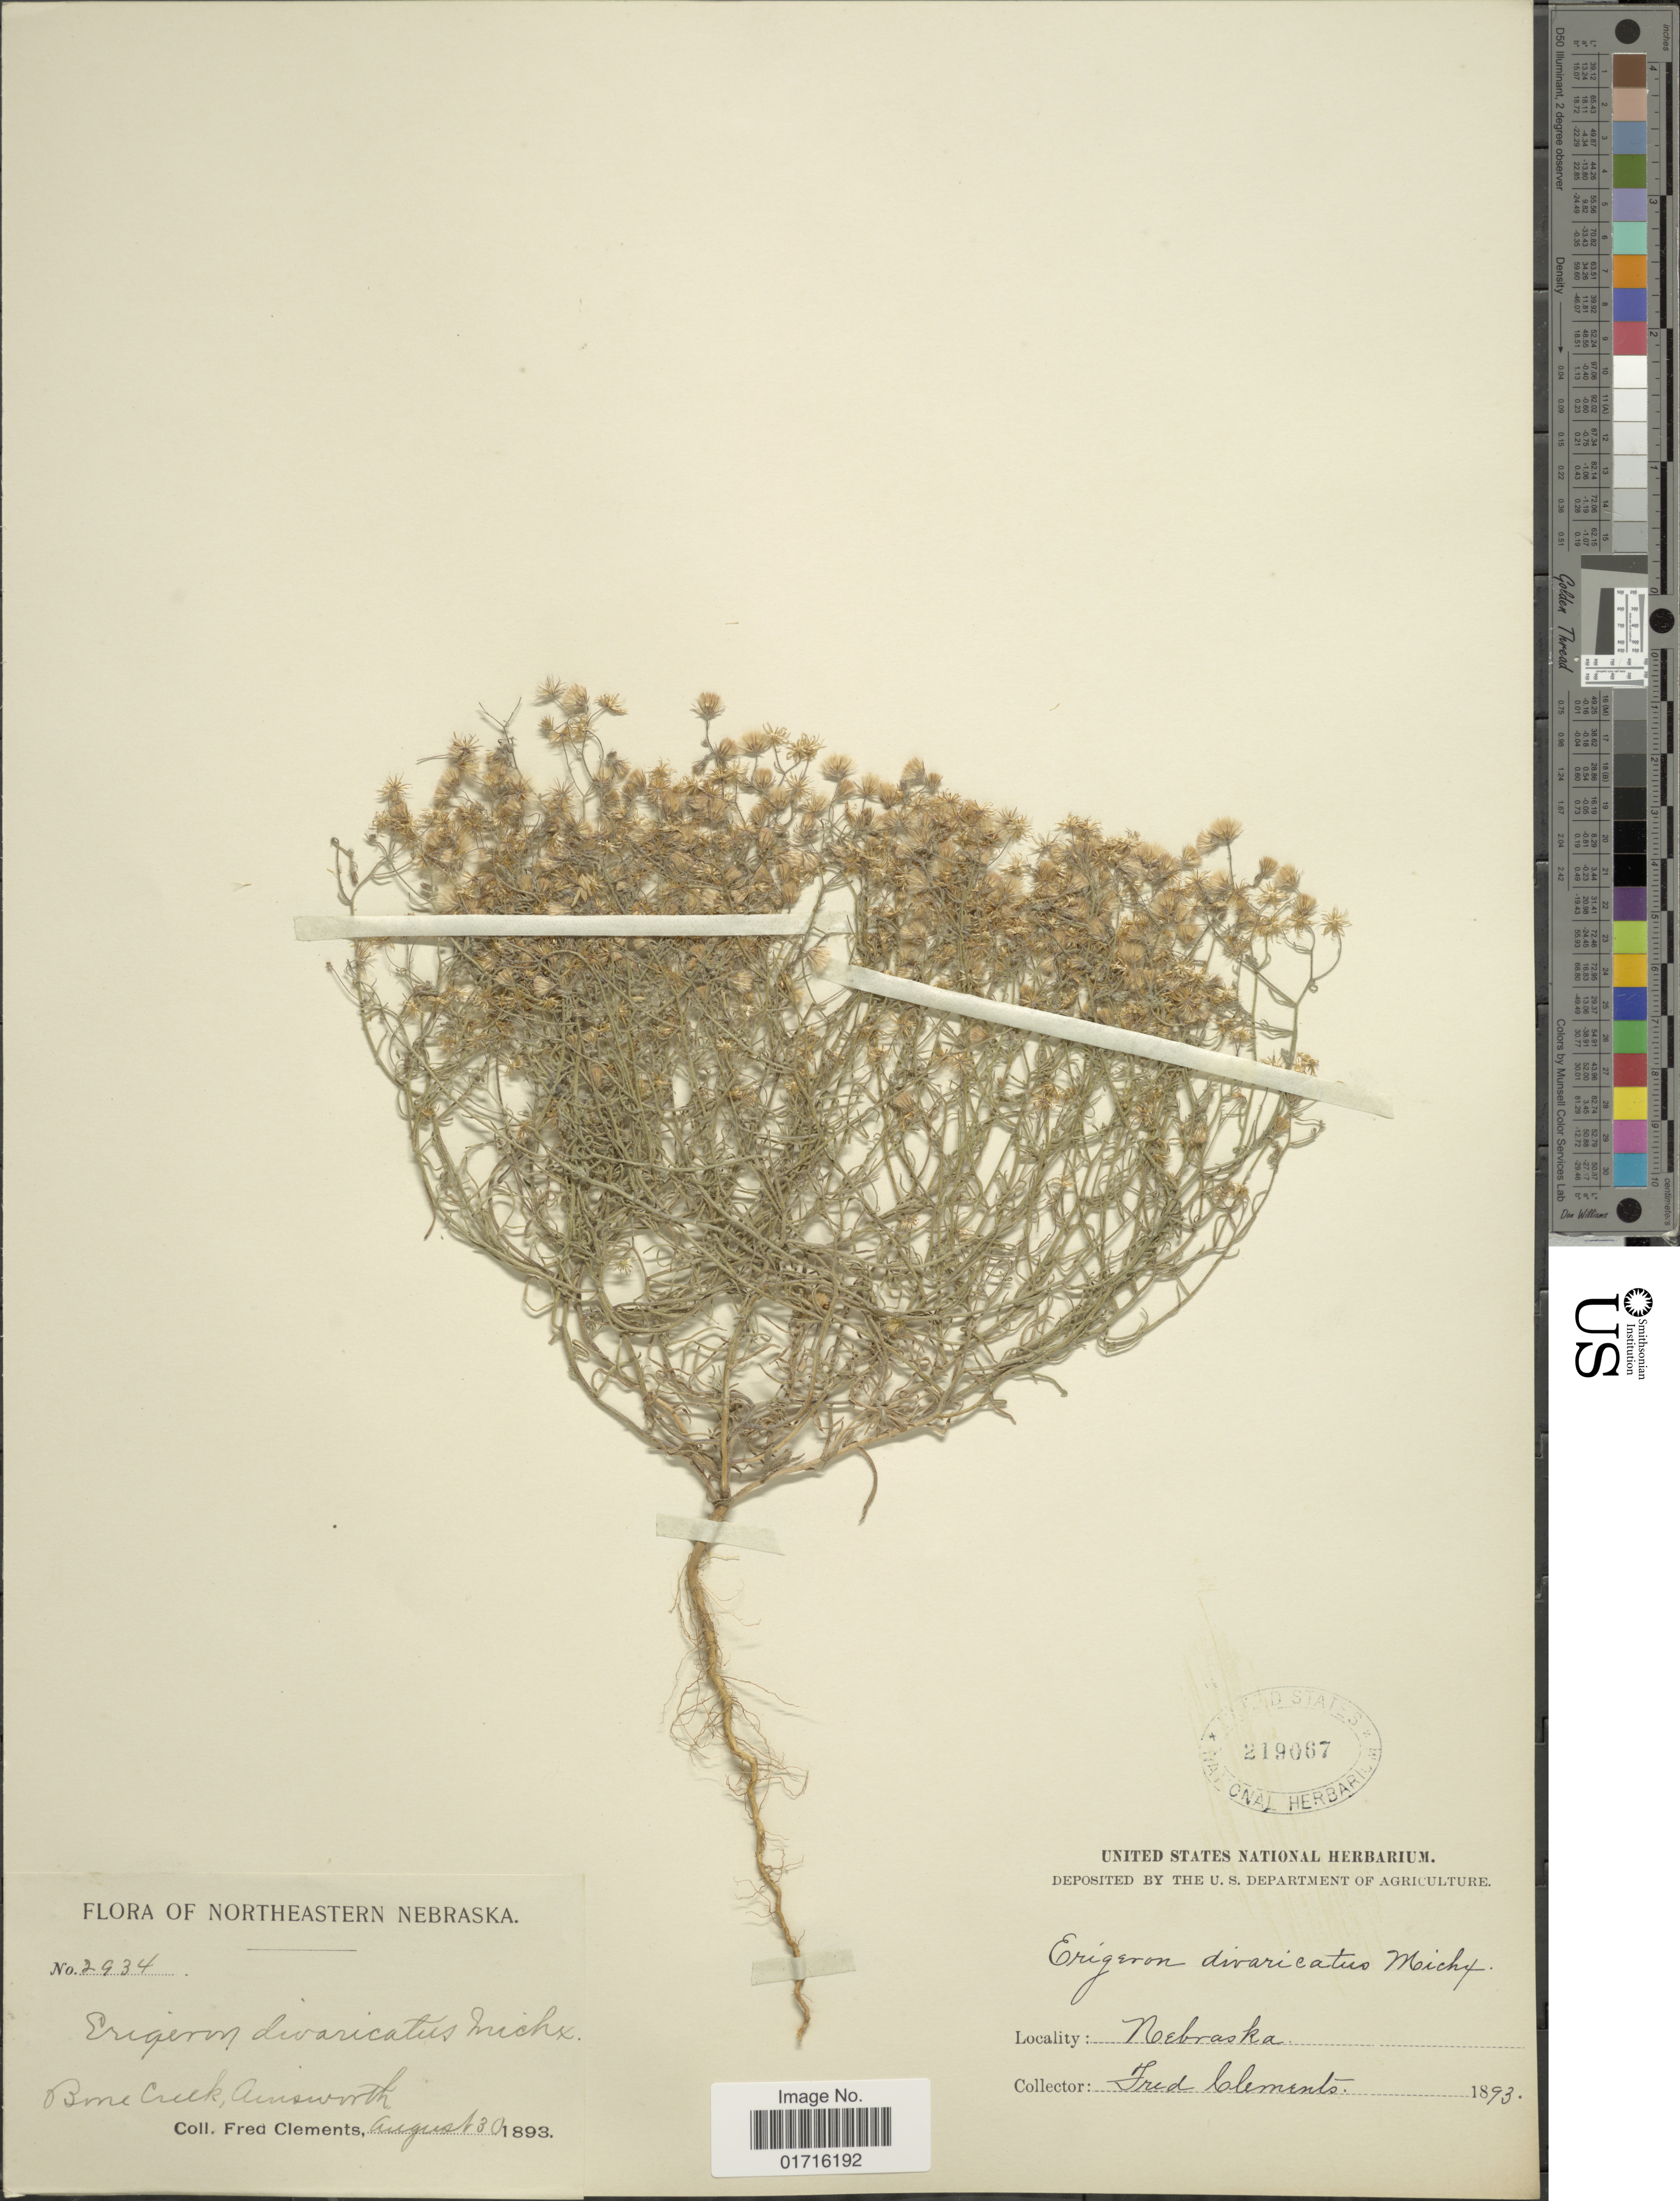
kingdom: Plantae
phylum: Tracheophyta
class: Magnoliopsida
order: Asterales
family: Asteraceae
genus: Conyza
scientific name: Conyza divaricata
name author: Spreng.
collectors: F. E. Clements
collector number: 2934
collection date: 1893-08-30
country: United States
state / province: Nebraska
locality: Bone Creek, Ainsworth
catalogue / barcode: US 219067